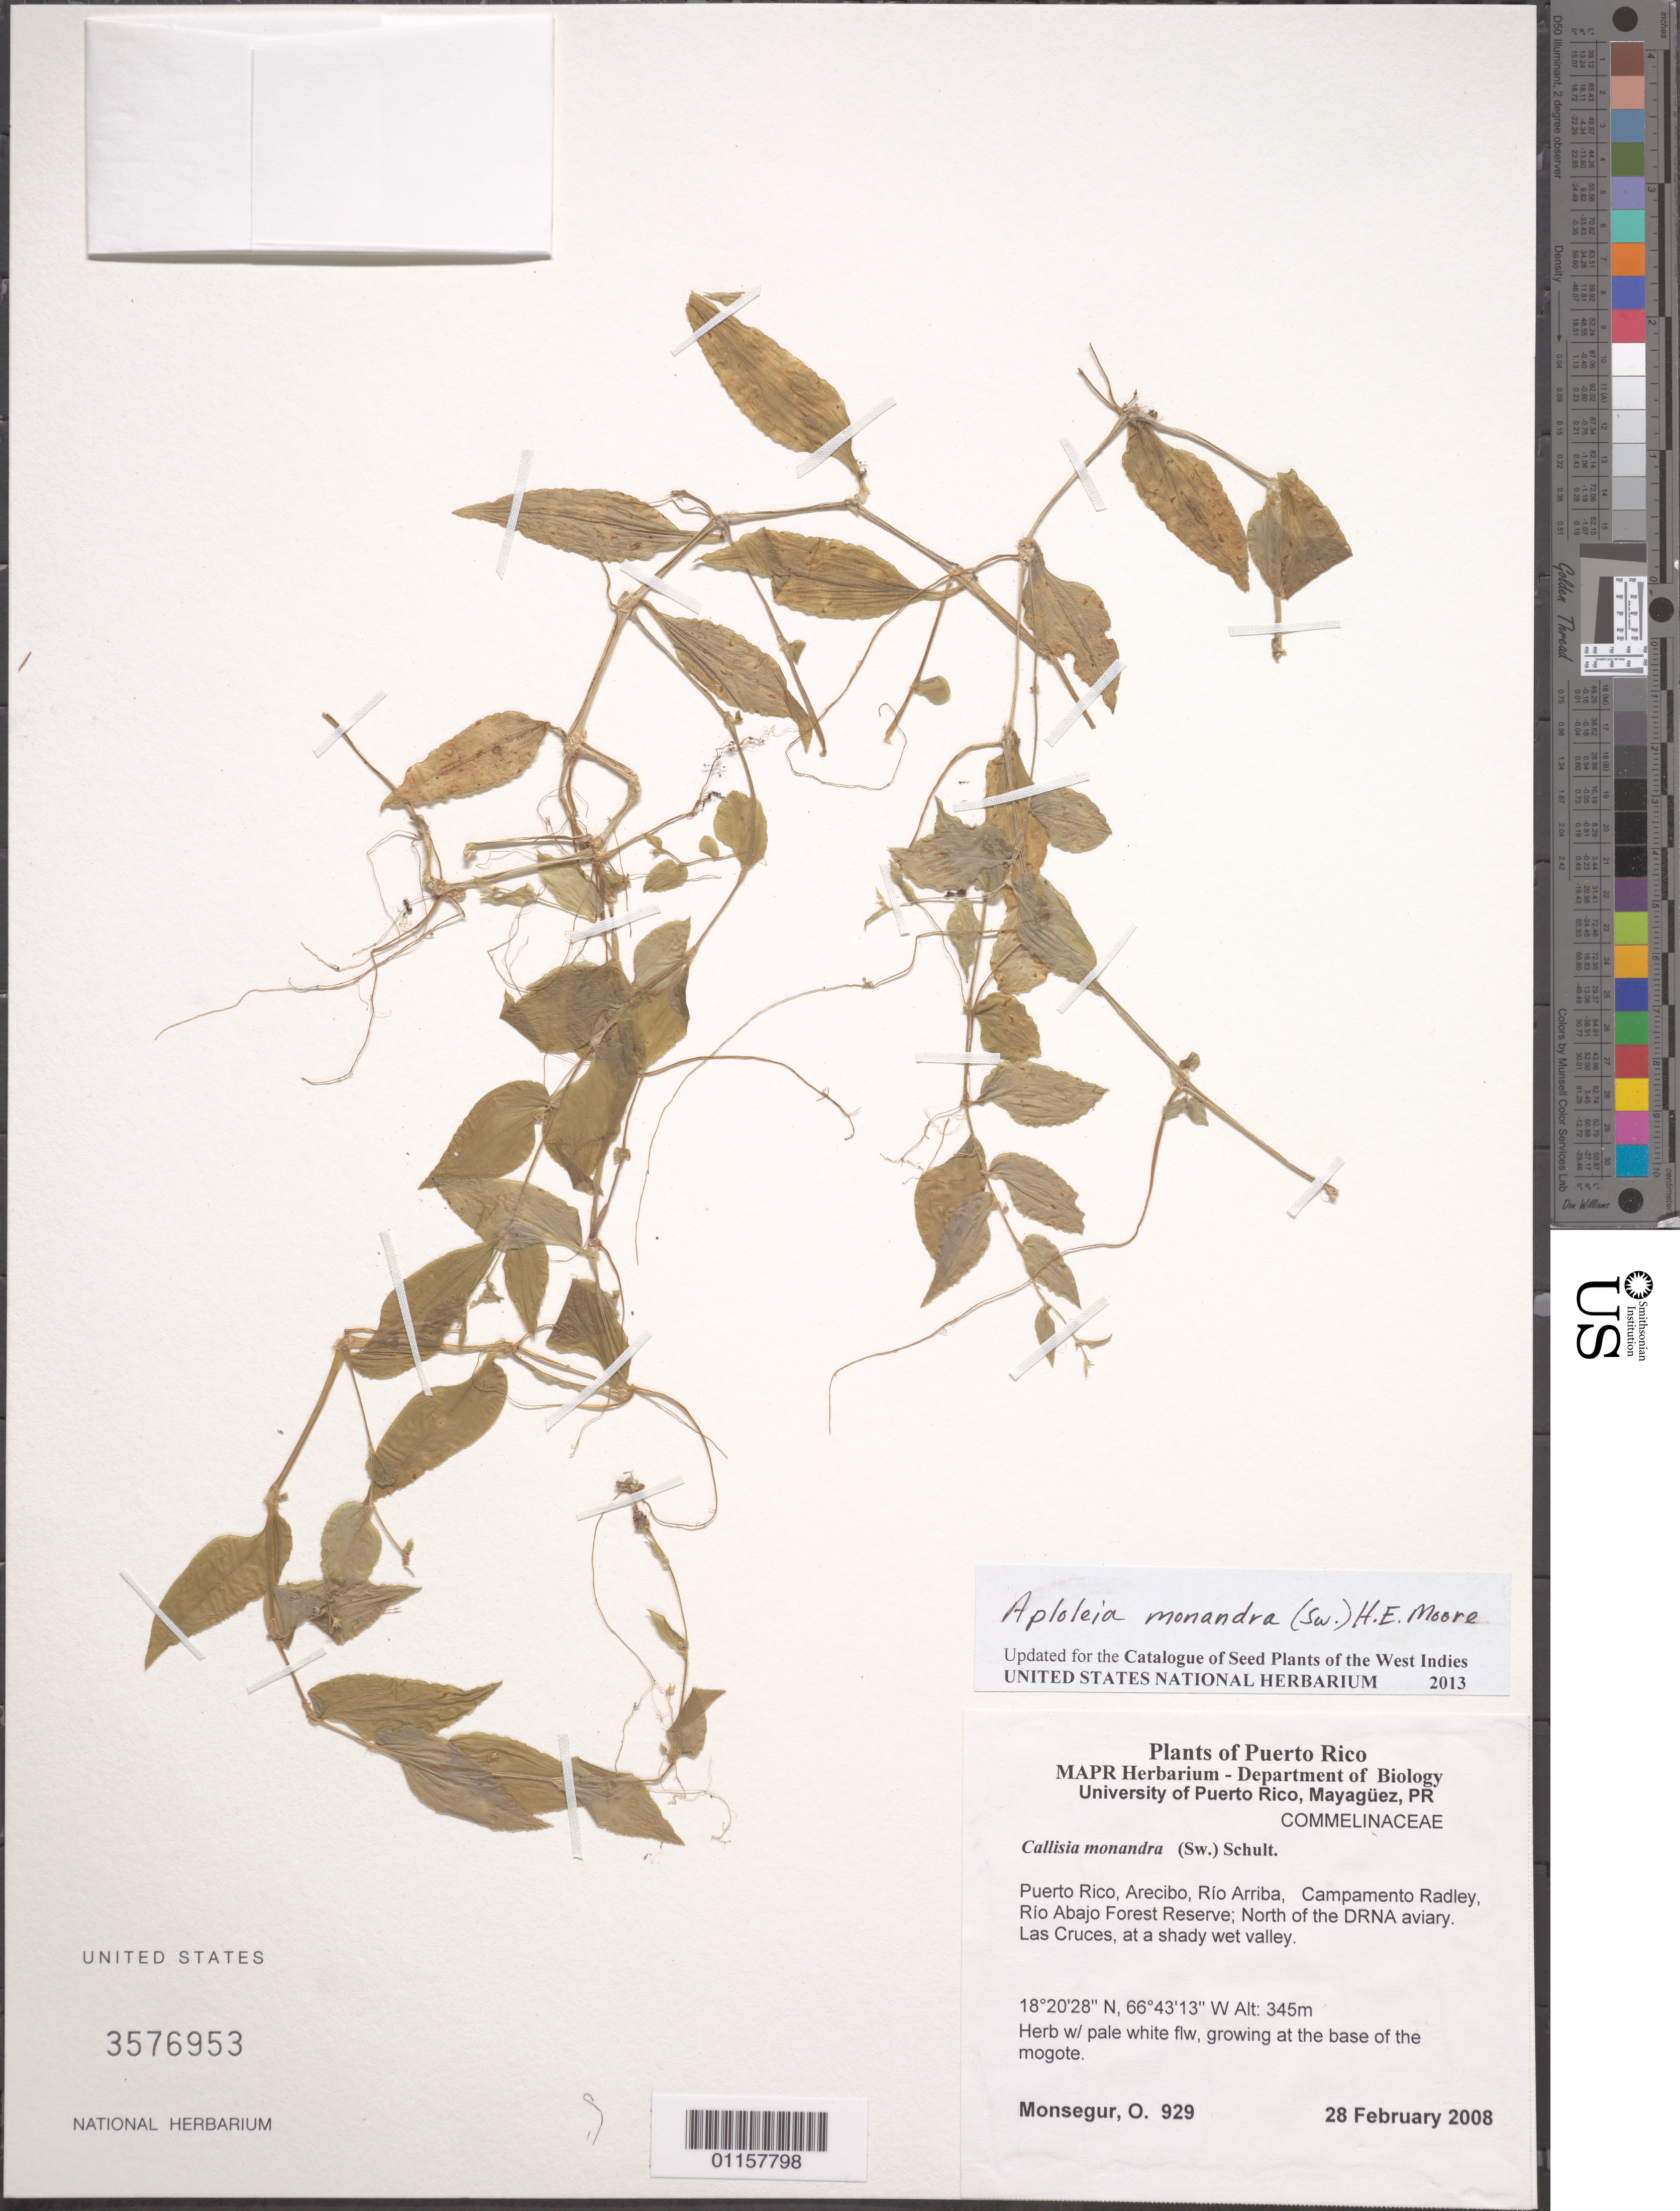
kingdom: Plantae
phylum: Tracheophyta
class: Liliopsida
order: Commelinales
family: Commelinaceae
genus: Callisia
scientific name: Callisia monandra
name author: (Sw.) Schult. & Schult. f.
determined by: Strong, Mark T., (BOT), Smithsonian Institution - National Museum of Natural History (UNITED STATES)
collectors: O. Monsegur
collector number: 929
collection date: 2008-02-28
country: Puerto Rico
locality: Arecibo, Río Arriba, Campamento Radley, Río Abajo Forest Reserve; N of the DRNA aviary. Las Cruces.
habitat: At a shady wet valley. Growing at the base of the mogote.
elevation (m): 345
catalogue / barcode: US 3576953